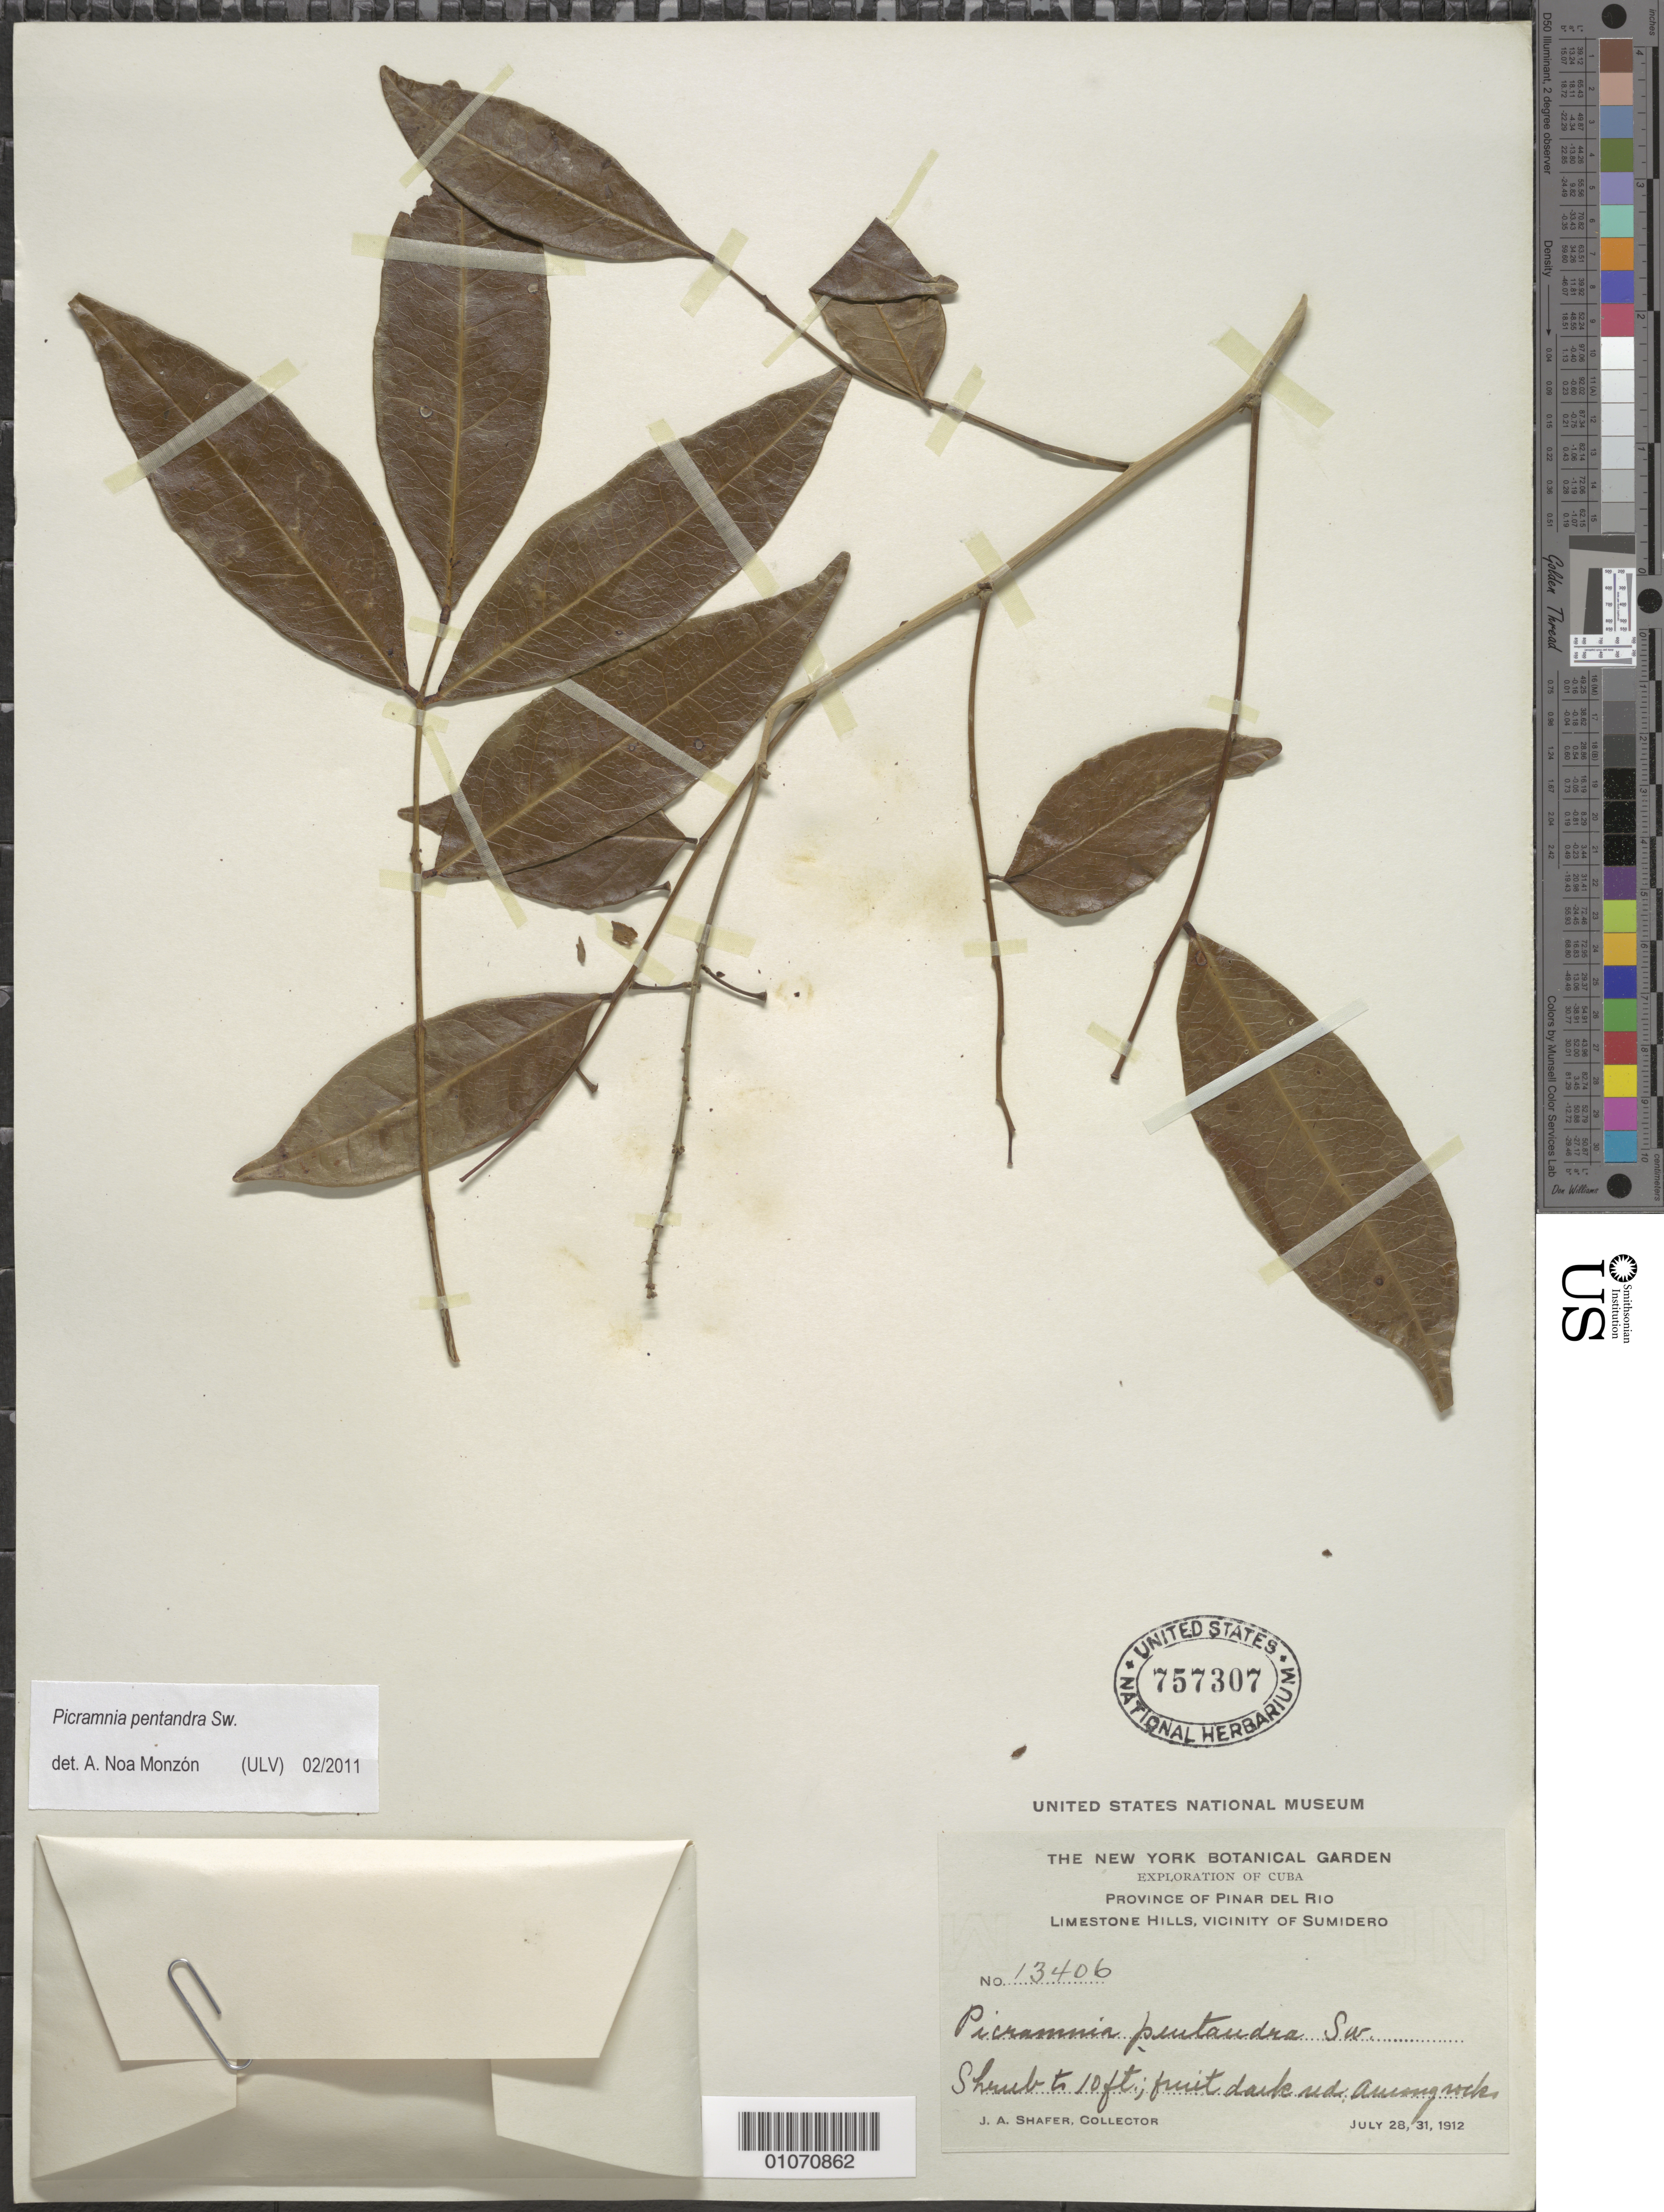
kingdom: Plantae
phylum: Tracheophyta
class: Magnoliopsida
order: Picramniales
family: Picramniaceae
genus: Picramnia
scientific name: Picramnia pentandra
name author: Sw.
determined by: Noa Monzón, A.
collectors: J. A. Shafer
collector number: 13406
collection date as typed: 28 Jul 1912 and 31 Jul 1912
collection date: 1912-07-28,1912-07-31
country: Cuba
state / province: Pinar del Río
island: Cuba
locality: Sumidero vicinity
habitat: Limestone hills, among rocks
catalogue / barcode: US 757307